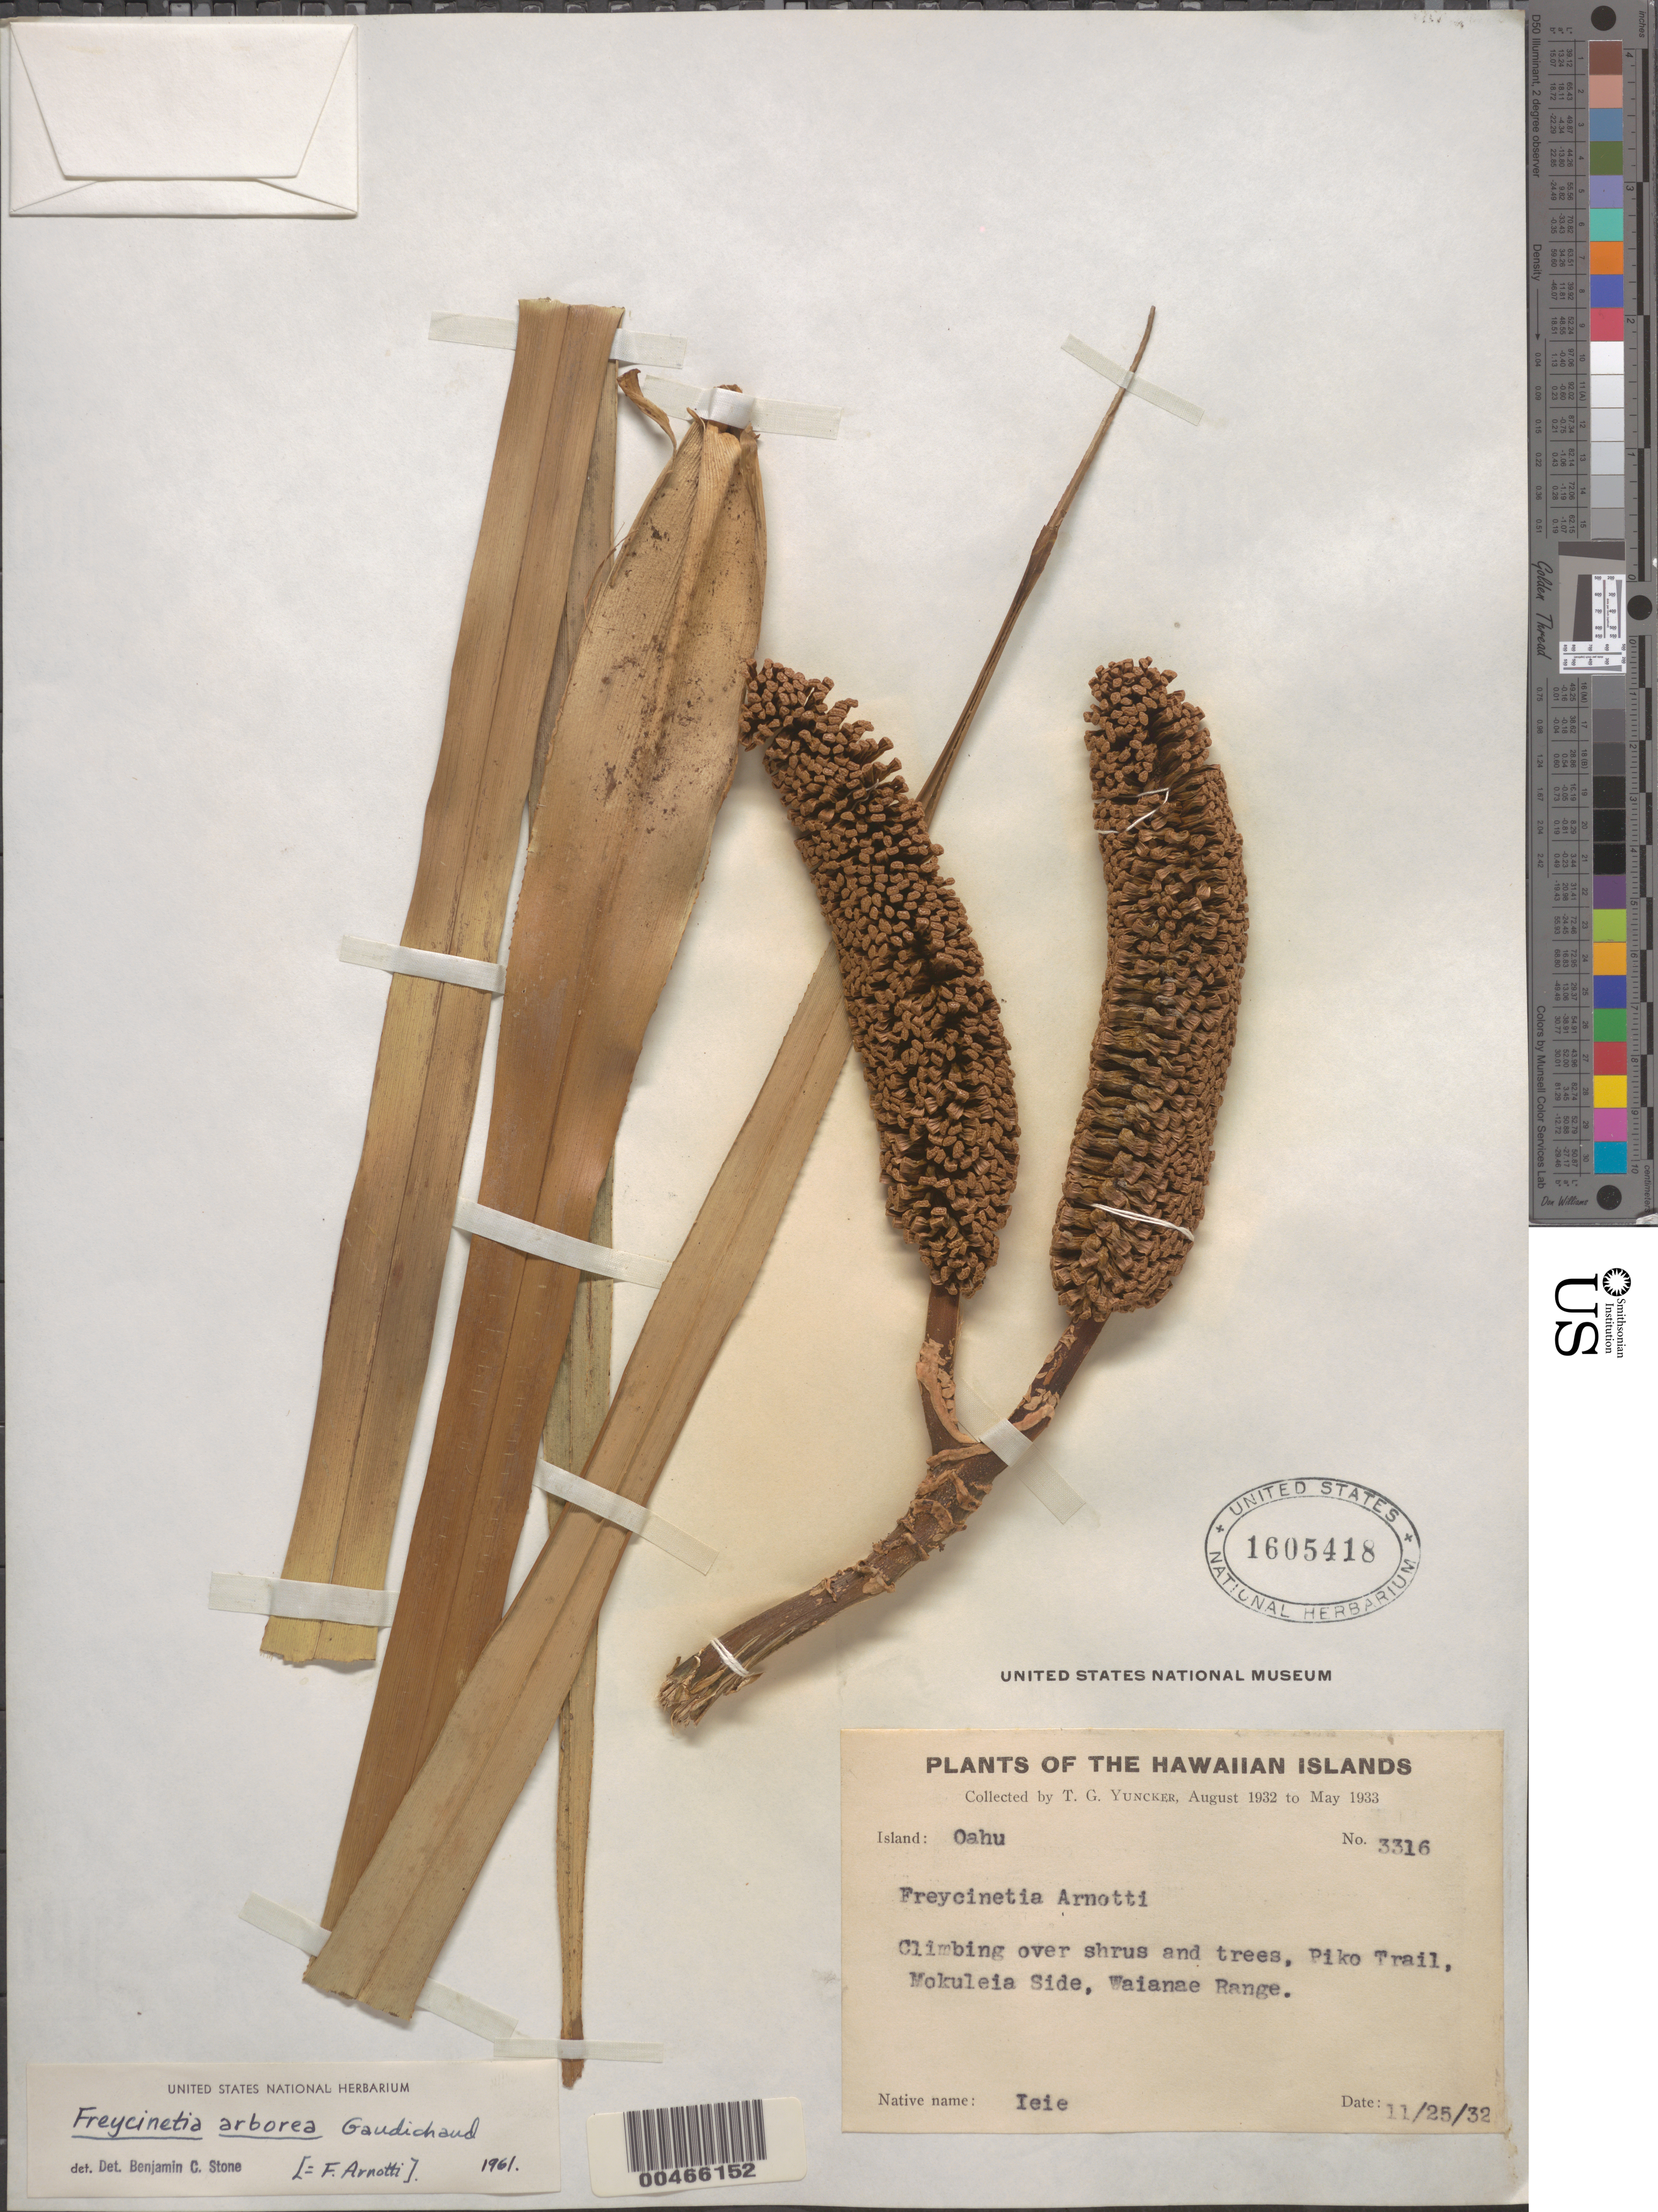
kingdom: Plantae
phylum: Tracheophyta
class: Liliopsida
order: Pandanales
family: Pandanaceae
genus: Freycinetia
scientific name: Freycinetia arborea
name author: Gaudich.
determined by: Stone, Benjamin C.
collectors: T. G. Yuncker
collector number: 3316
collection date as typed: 25 Nov 1932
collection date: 1932-11-25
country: United States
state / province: Hawaii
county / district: Honolulu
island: Oahu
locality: Piko Trail, Mokuleia Side, Waianae Range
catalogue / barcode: US 1605418